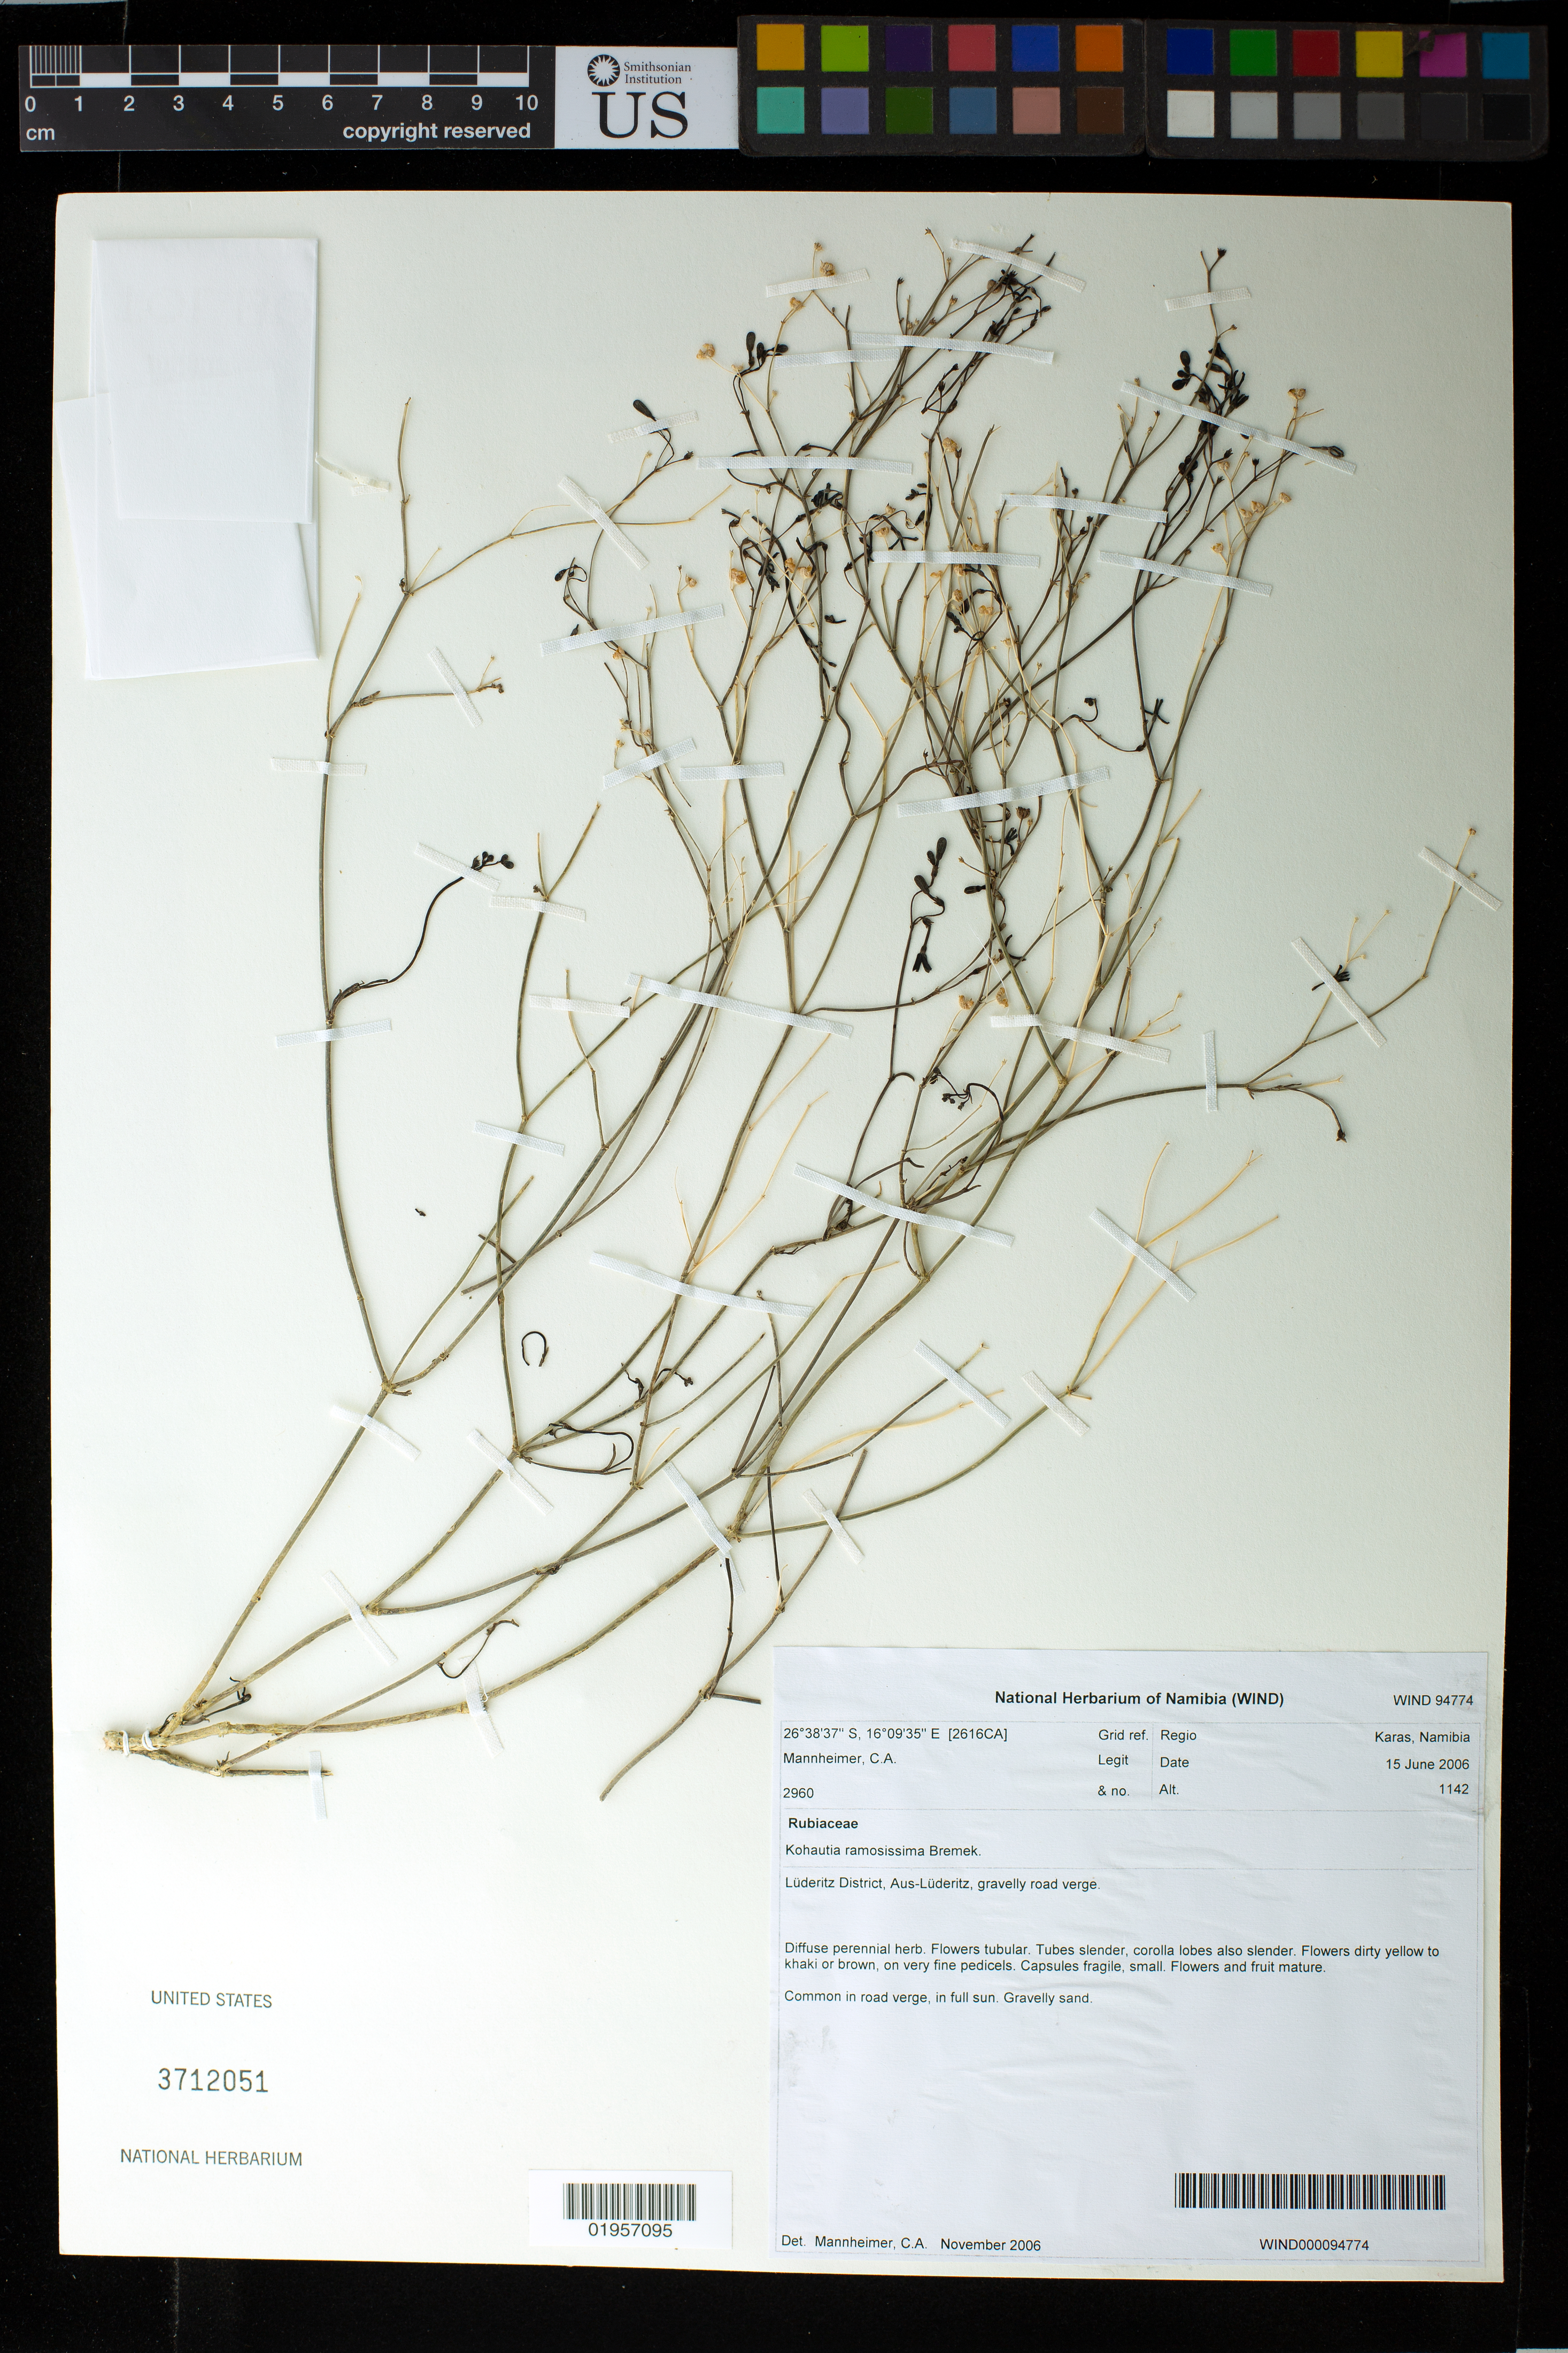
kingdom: Plantae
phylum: Tracheophyta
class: Magnoliopsida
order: Gentianales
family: Rubiaceae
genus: Kohautia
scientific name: Kohautia ramosissima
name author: Bremek.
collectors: C. A. Mannheimer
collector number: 2960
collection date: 2006-06-15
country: Namibia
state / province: Karas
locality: Luderitz District. Aus-Luderitz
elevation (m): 1142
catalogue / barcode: US 3712051